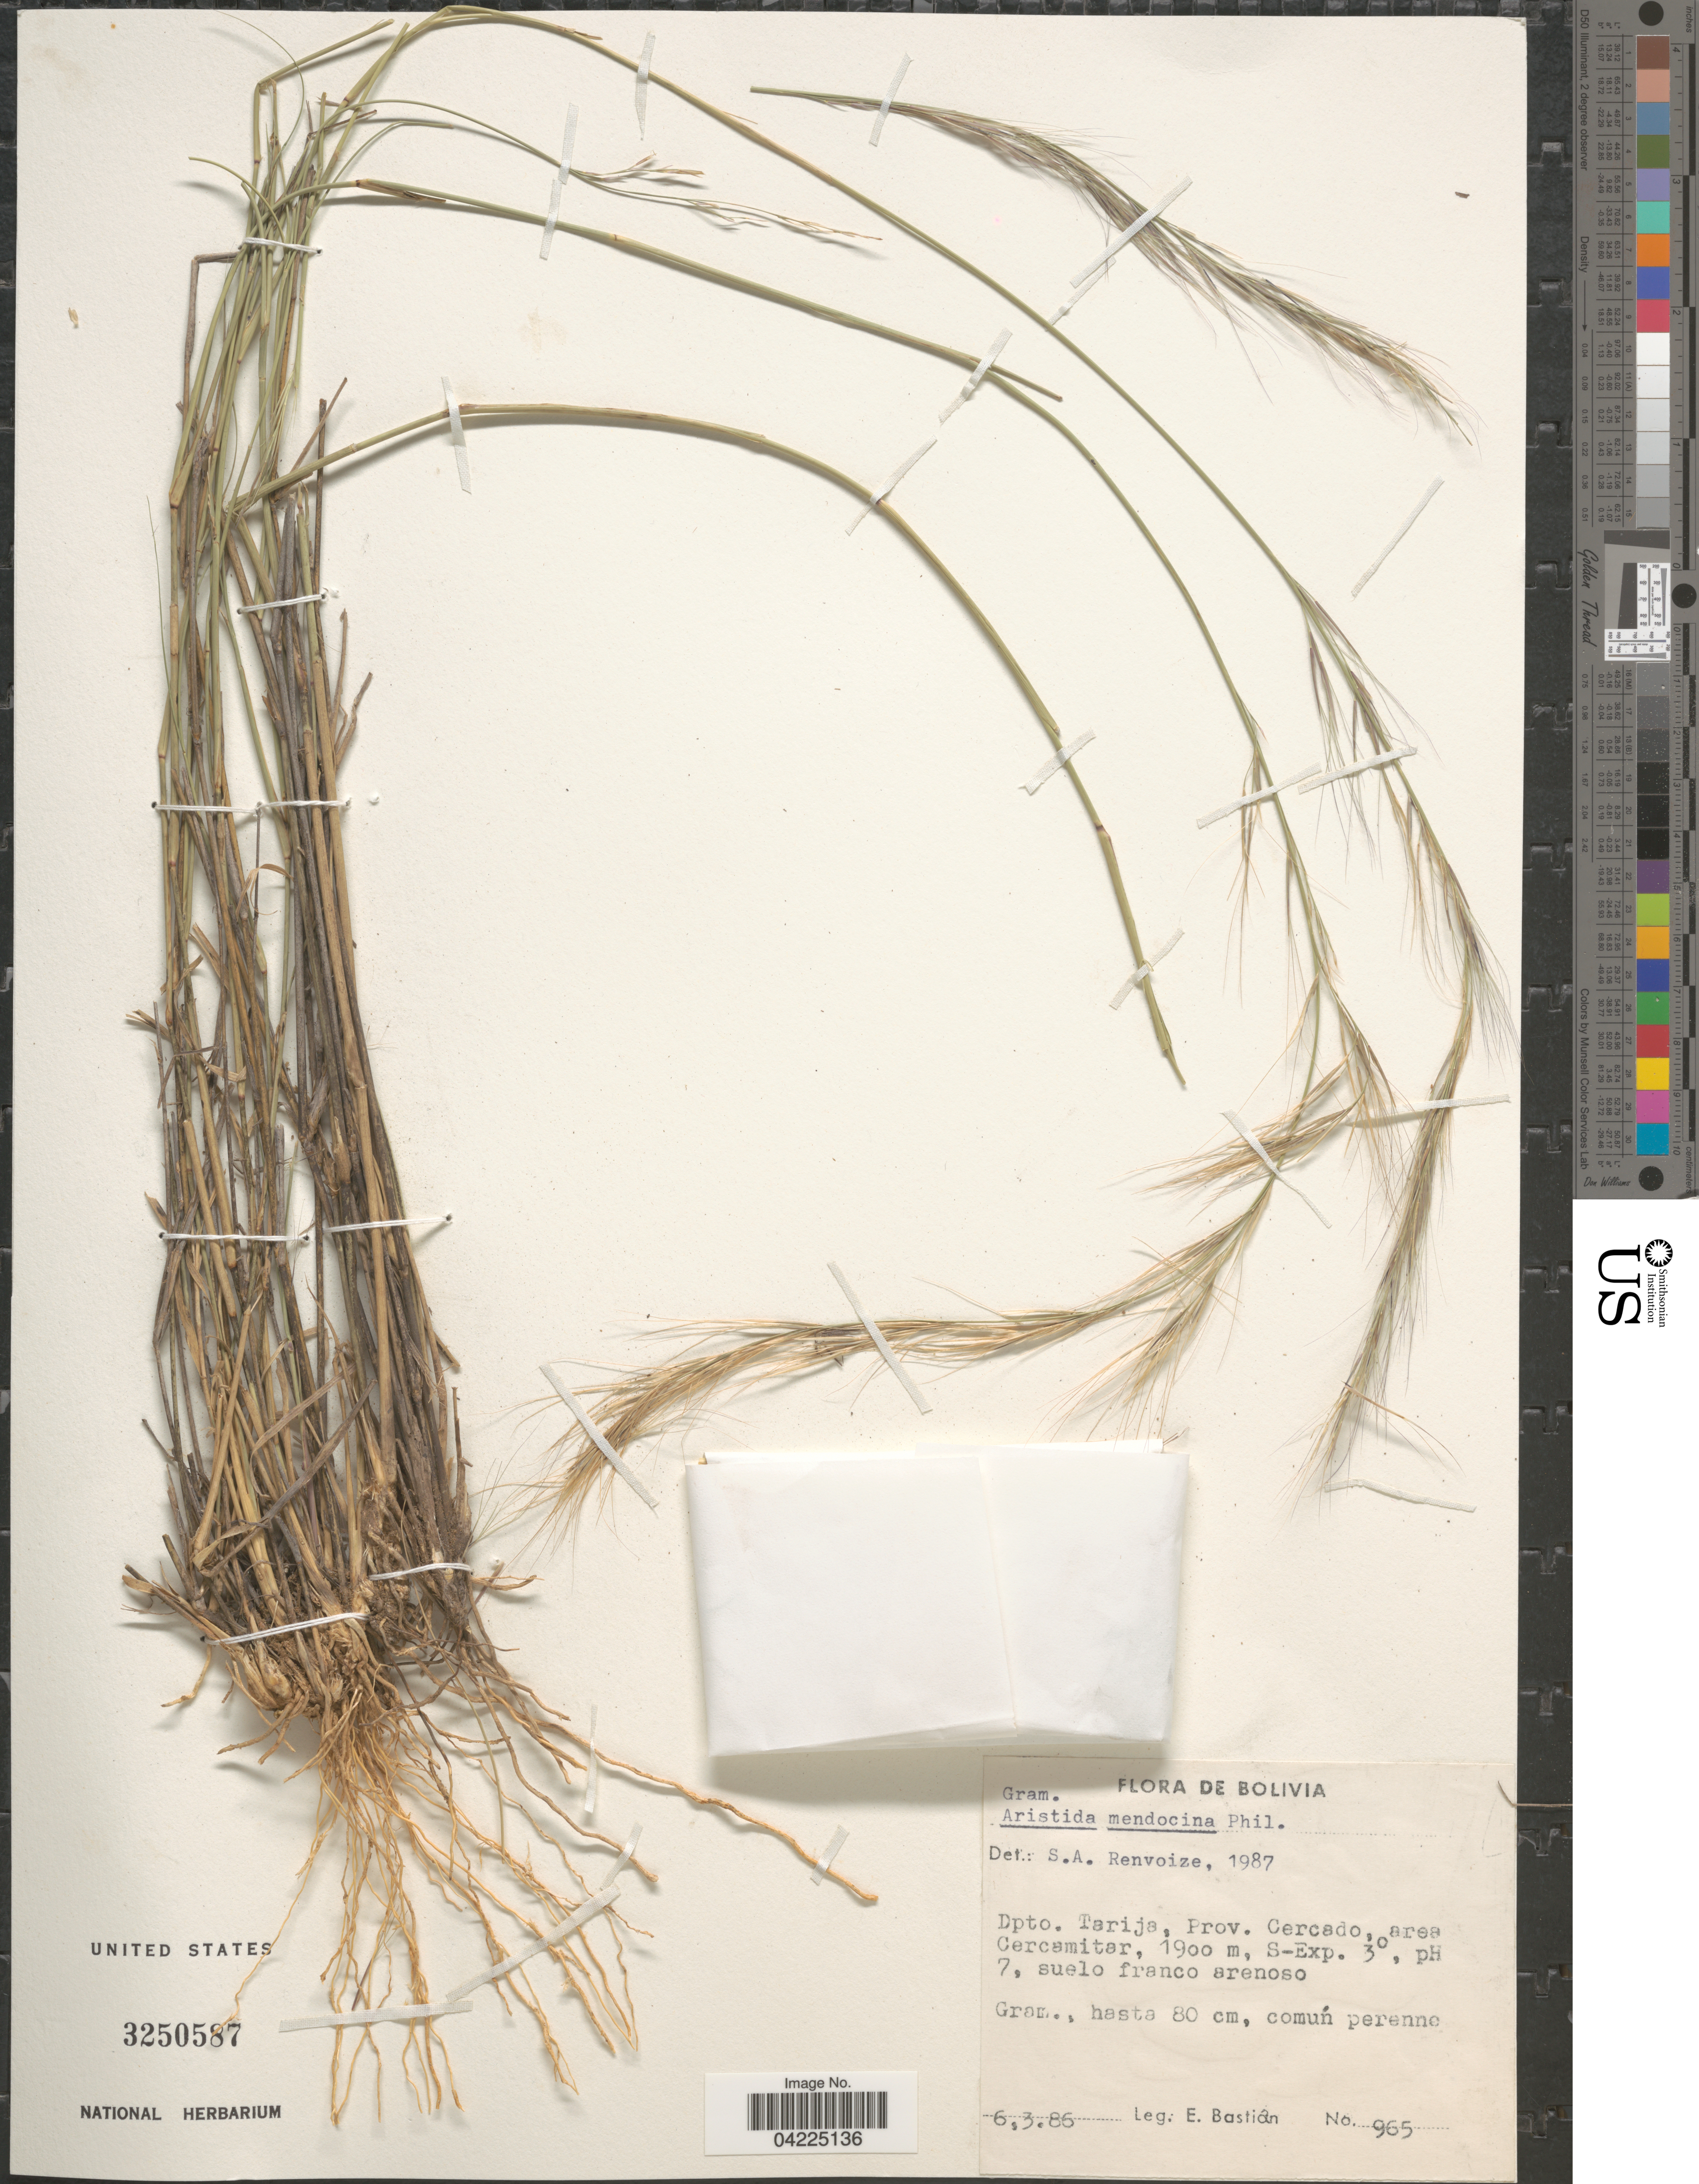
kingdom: Plantae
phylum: Tracheophyta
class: Liliopsida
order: Poales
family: Poaceae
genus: Aristida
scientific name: Aristida mendocina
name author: Phil.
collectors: E. Bastian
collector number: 965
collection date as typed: Transcribed d/m/y: 6/3/86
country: Bolivia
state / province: Tarija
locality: Dpto. Tarija, Prov. Cercado, area Cercamitar, S-Exp, pH 7, suelo franco arenoso.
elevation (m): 1900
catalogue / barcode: US 3250587